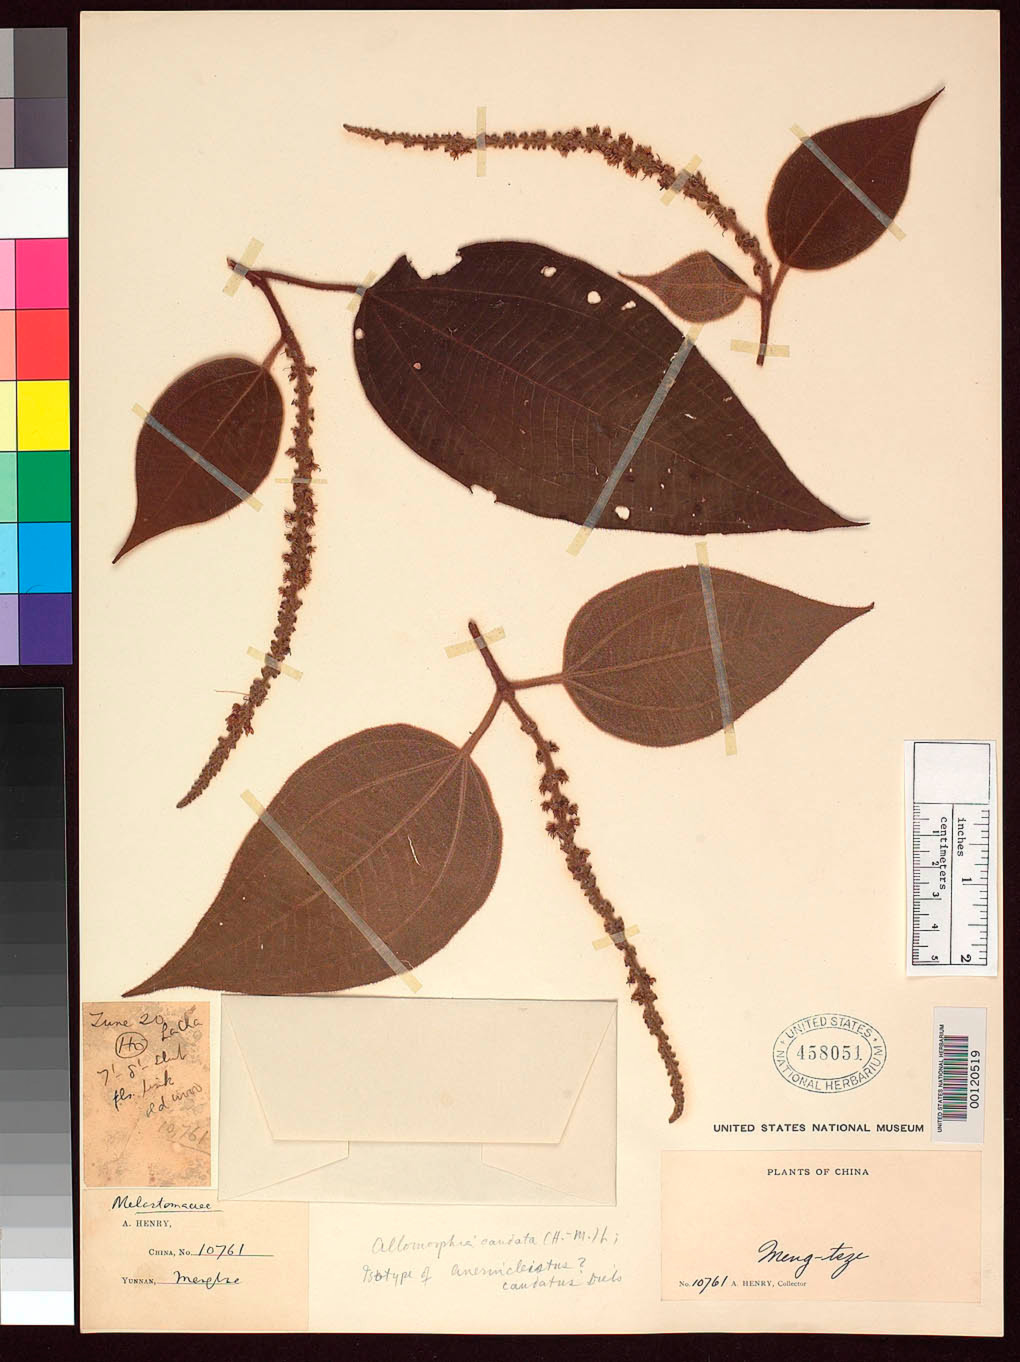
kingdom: Plantae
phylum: Tracheophyta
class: Magnoliopsida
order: Myrtales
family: Melastomataceae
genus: Anerincleistus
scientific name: Anerincleistus caudatus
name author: Diels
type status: Isotype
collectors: A. Henry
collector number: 10761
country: China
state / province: Yunnan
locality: Mengtse.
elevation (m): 1500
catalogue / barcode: US 458051